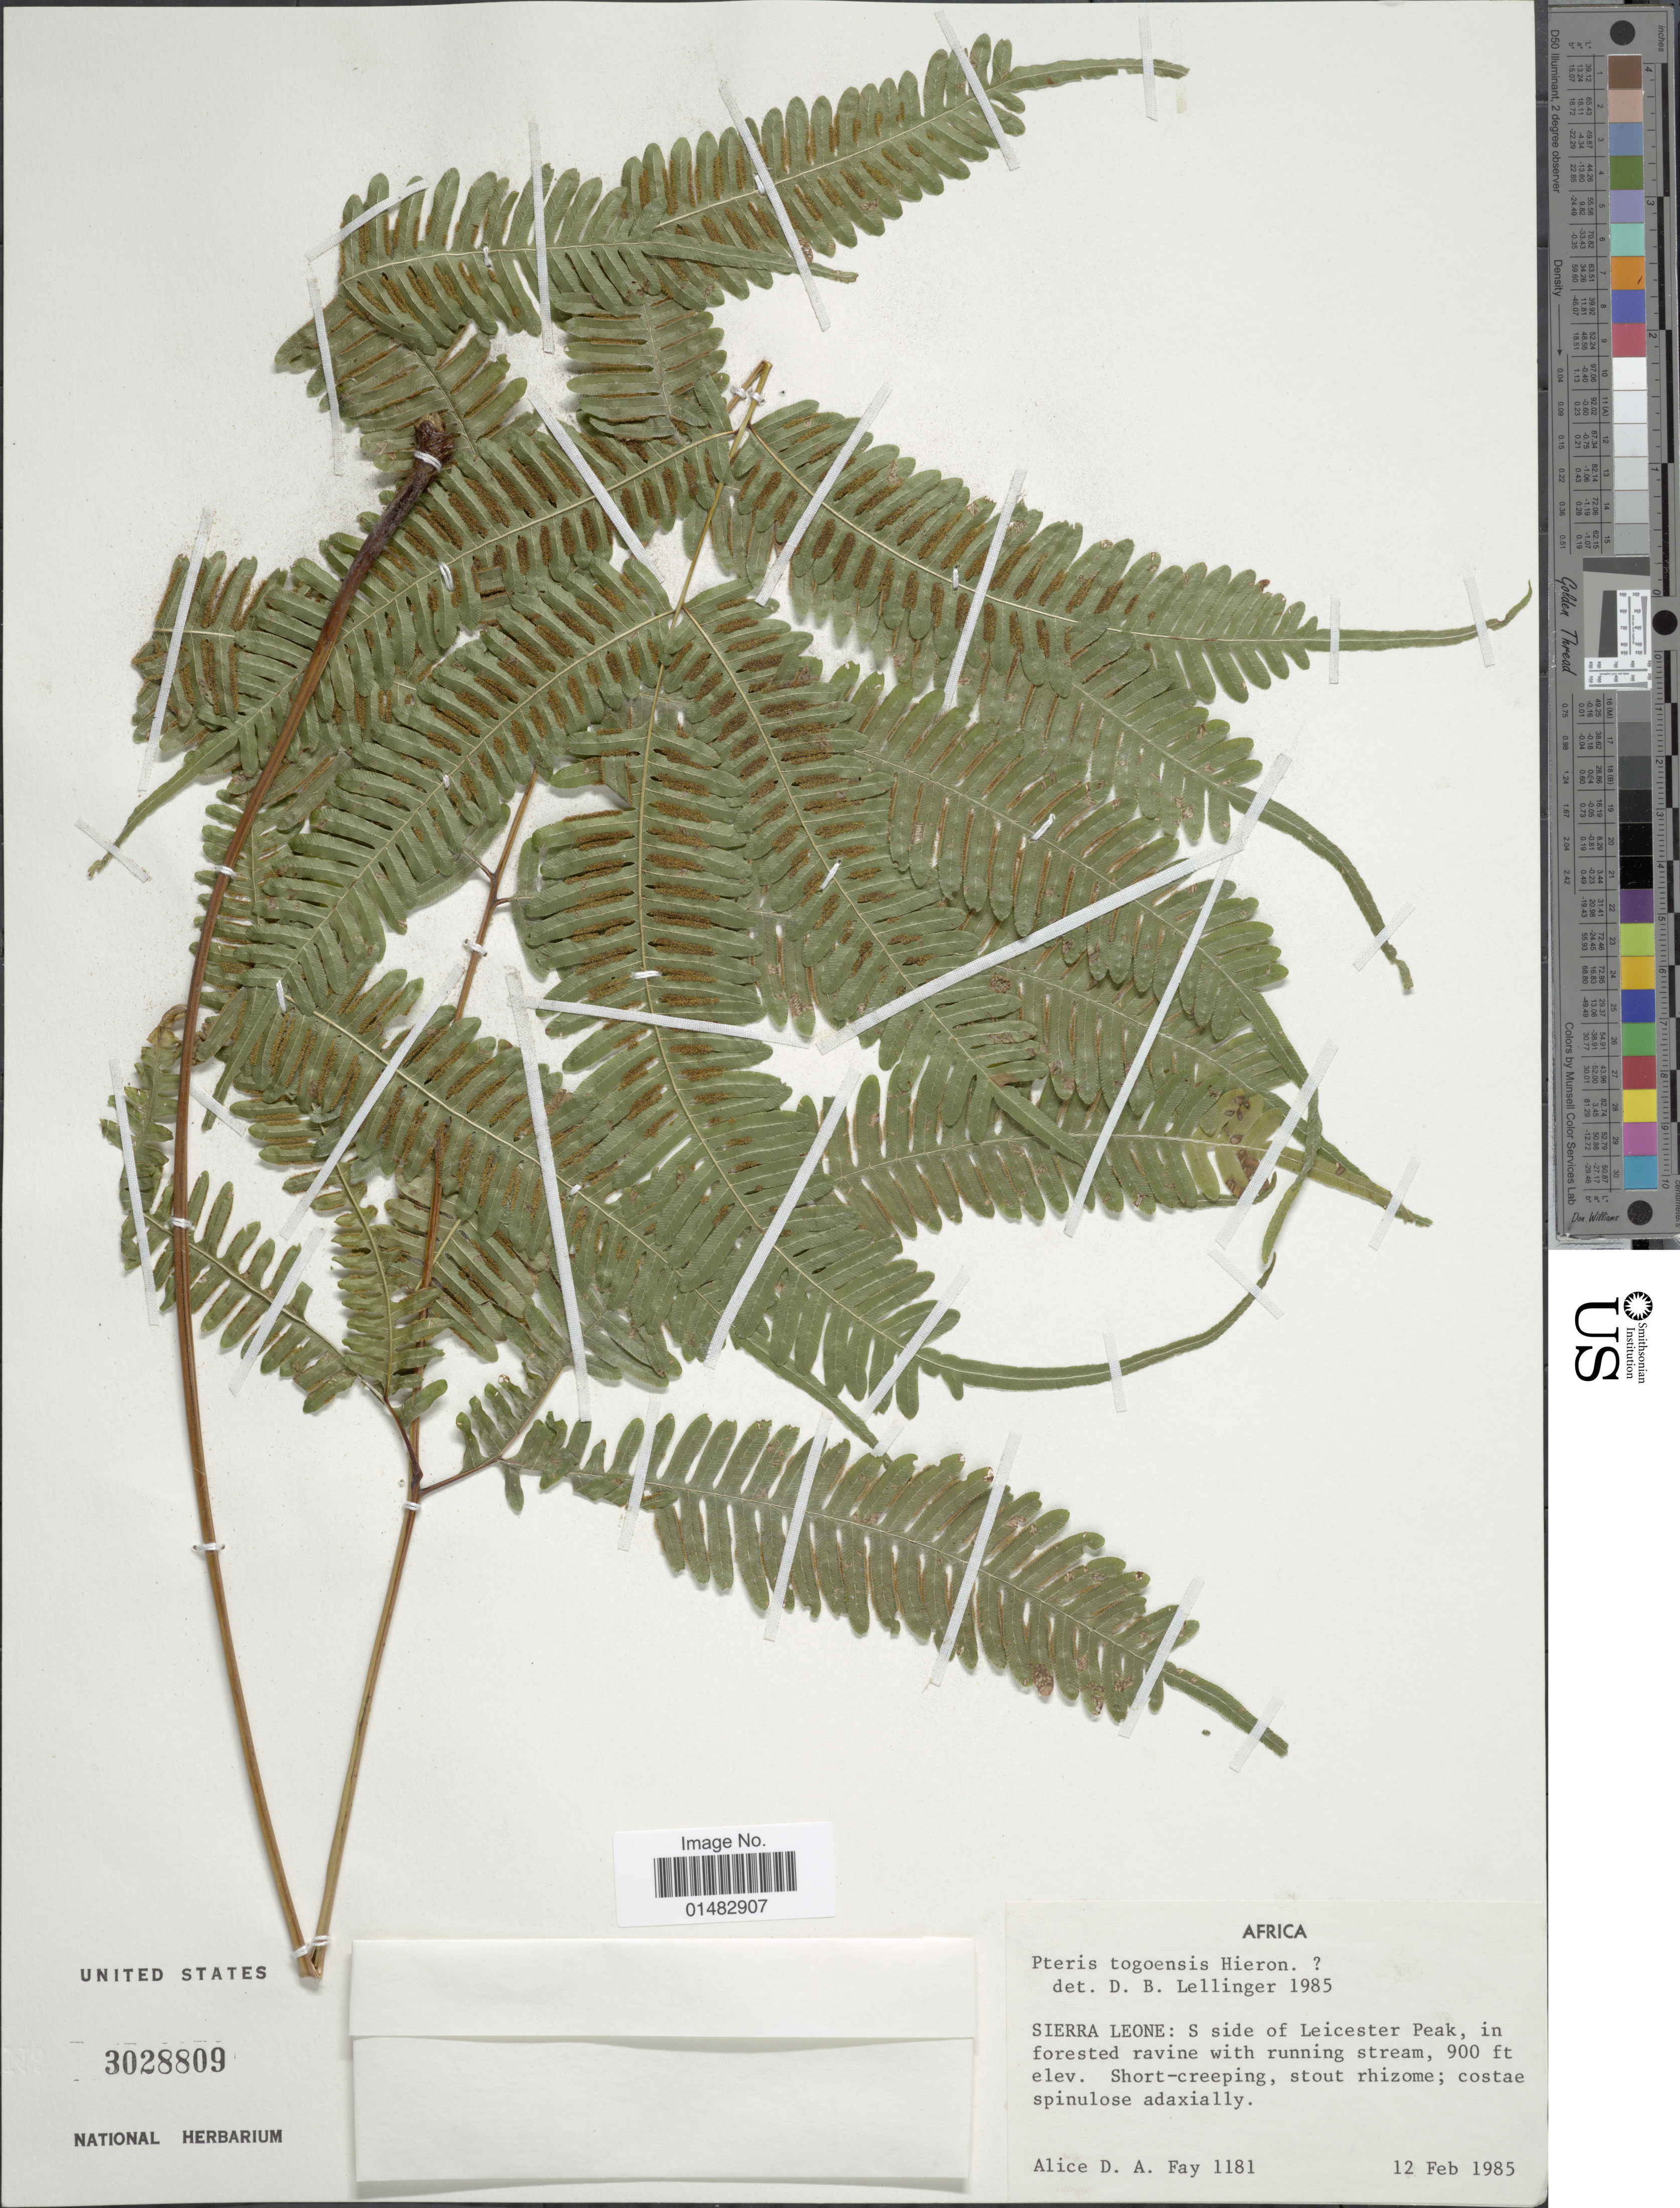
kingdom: Plantae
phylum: Tracheophyta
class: Polypodiopsida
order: Polypodiales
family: Pteridaceae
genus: Pteris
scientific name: Pteris togoensis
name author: Hieron.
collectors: A. Fay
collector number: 1181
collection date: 1985-02-12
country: Sierra Leone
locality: S side of Leicester Peak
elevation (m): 274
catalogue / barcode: US 3028809